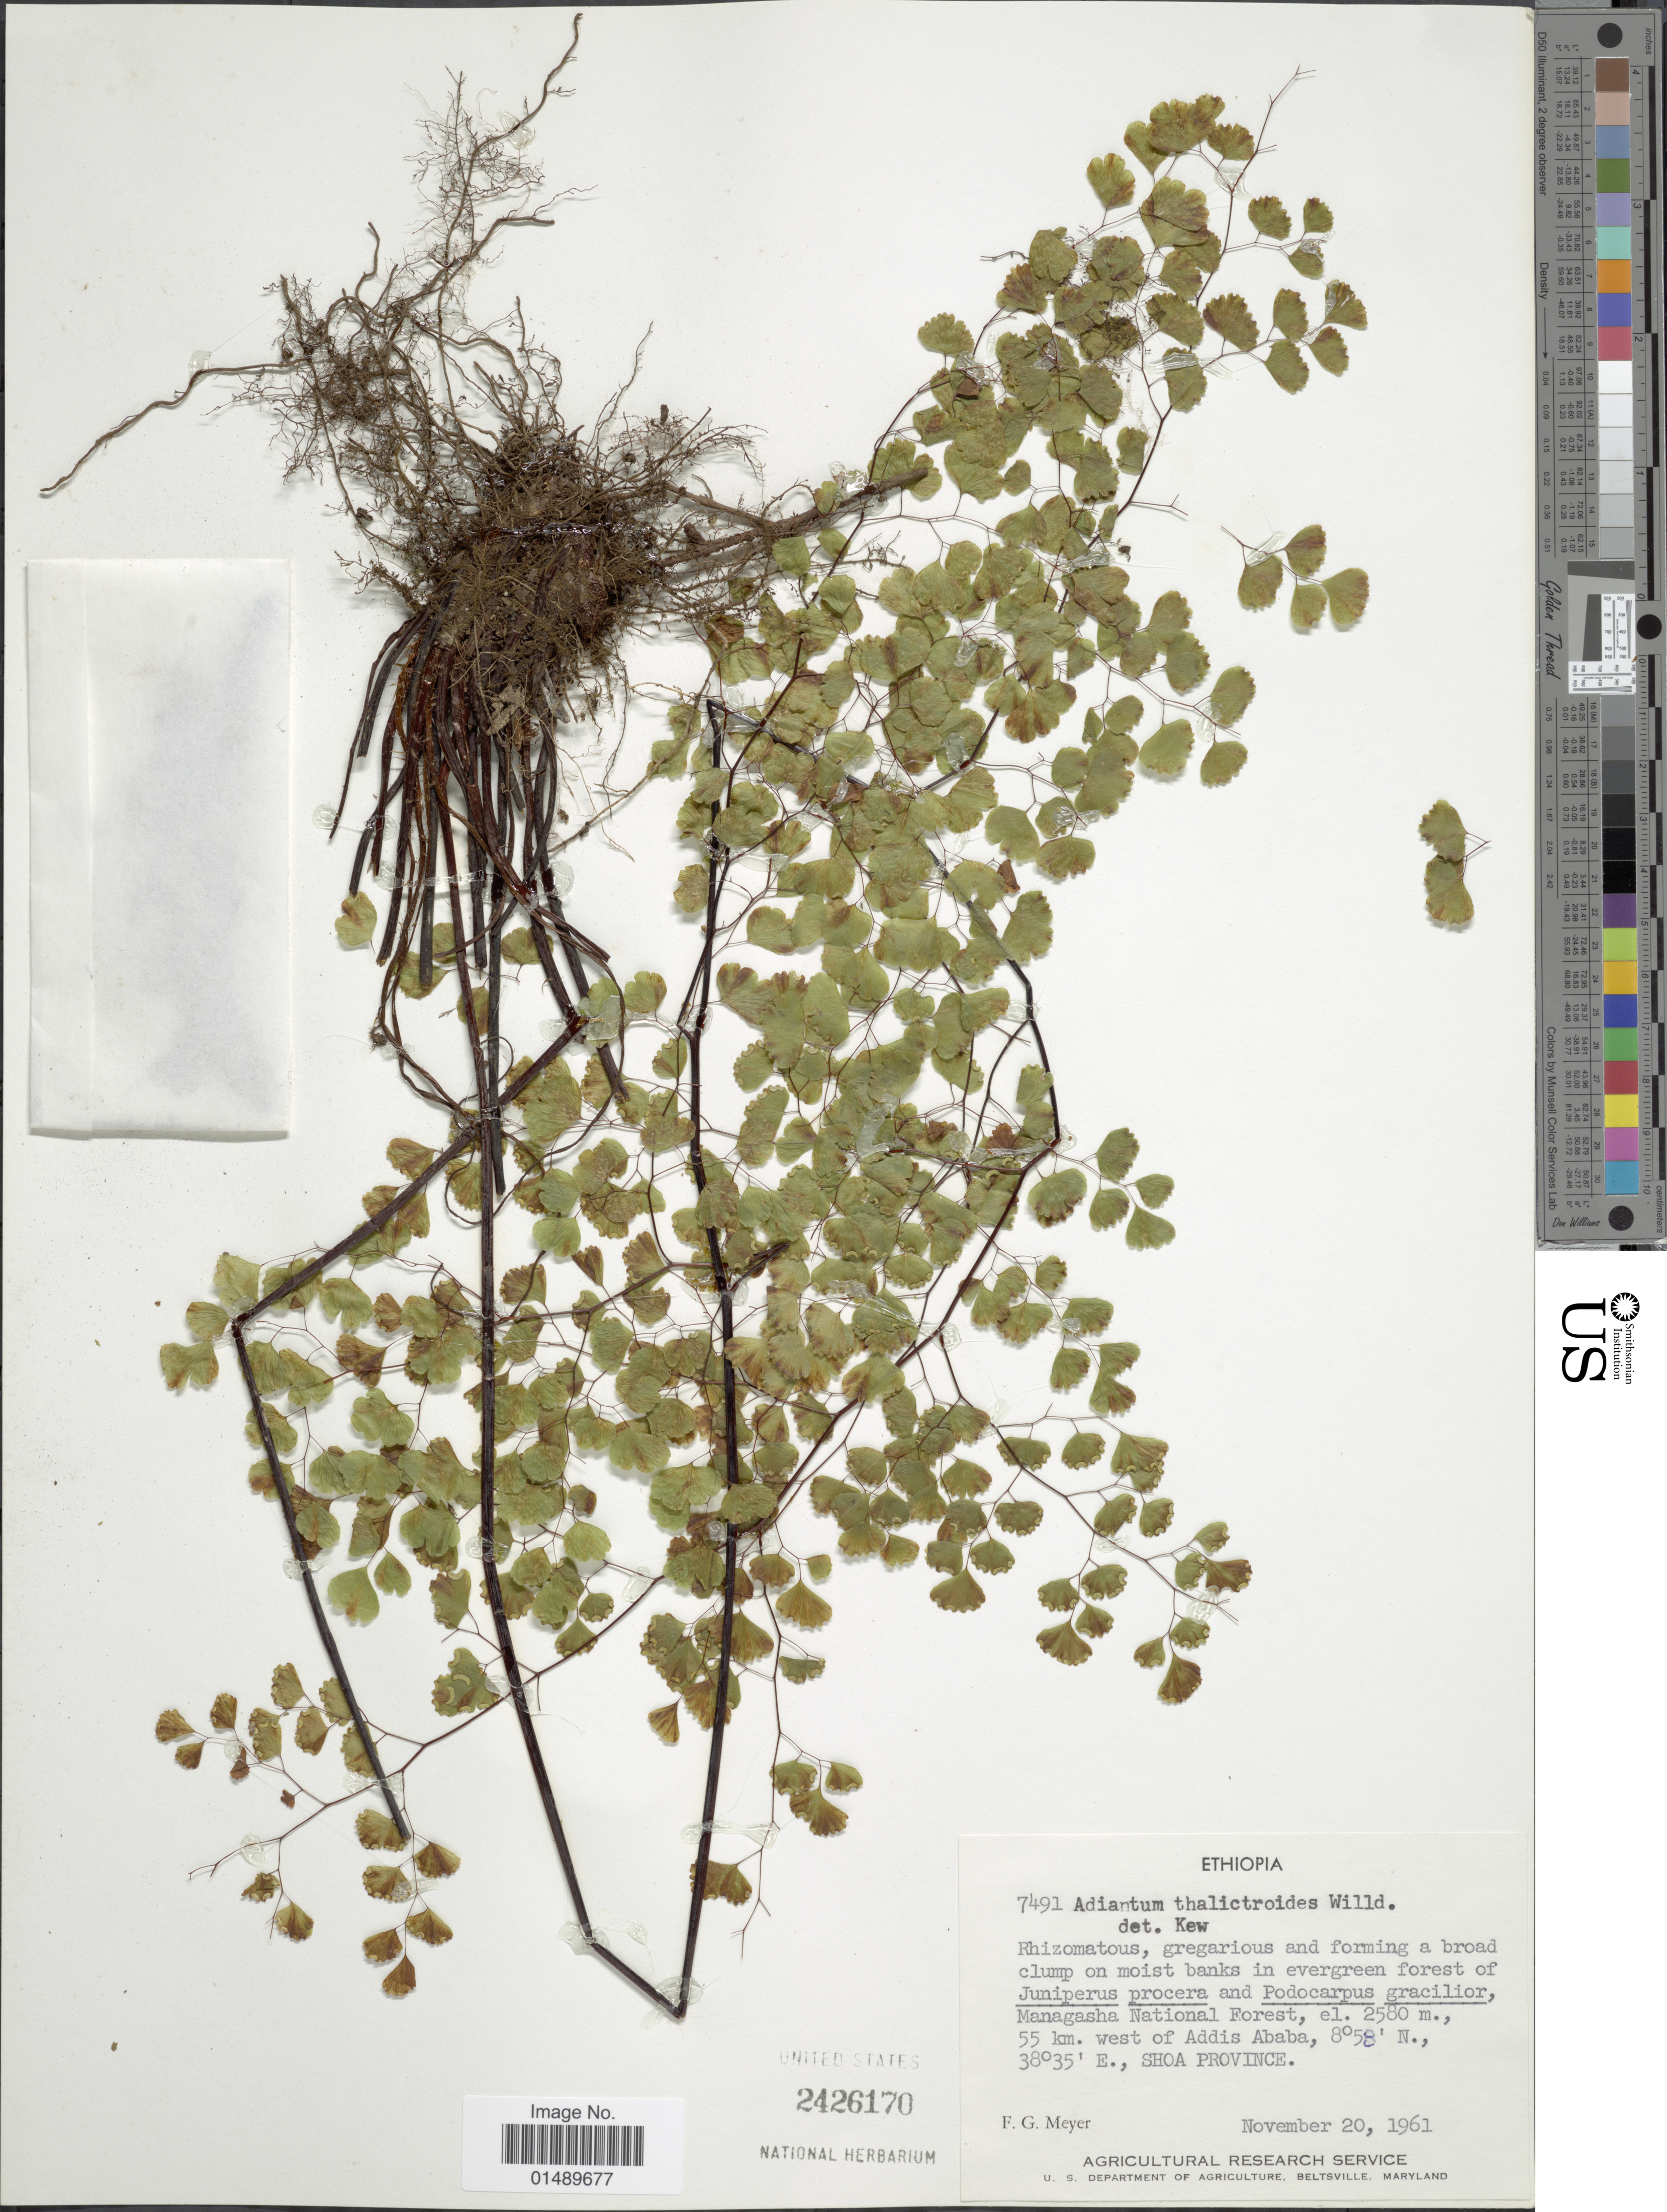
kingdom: Plantae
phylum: Tracheophyta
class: Polypodiopsida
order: Polypodiales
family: Pteridaceae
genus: Adiantum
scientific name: Adiantum thalictroides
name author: Willd. ex Schltdl.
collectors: F. G. Meyer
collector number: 7491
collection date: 1961-11-20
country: Ethiopia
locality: Ethiopia, Managasha National Forest, 55 km. west of Addis Ababa, Shoa Province.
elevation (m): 2580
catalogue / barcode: US 2426170